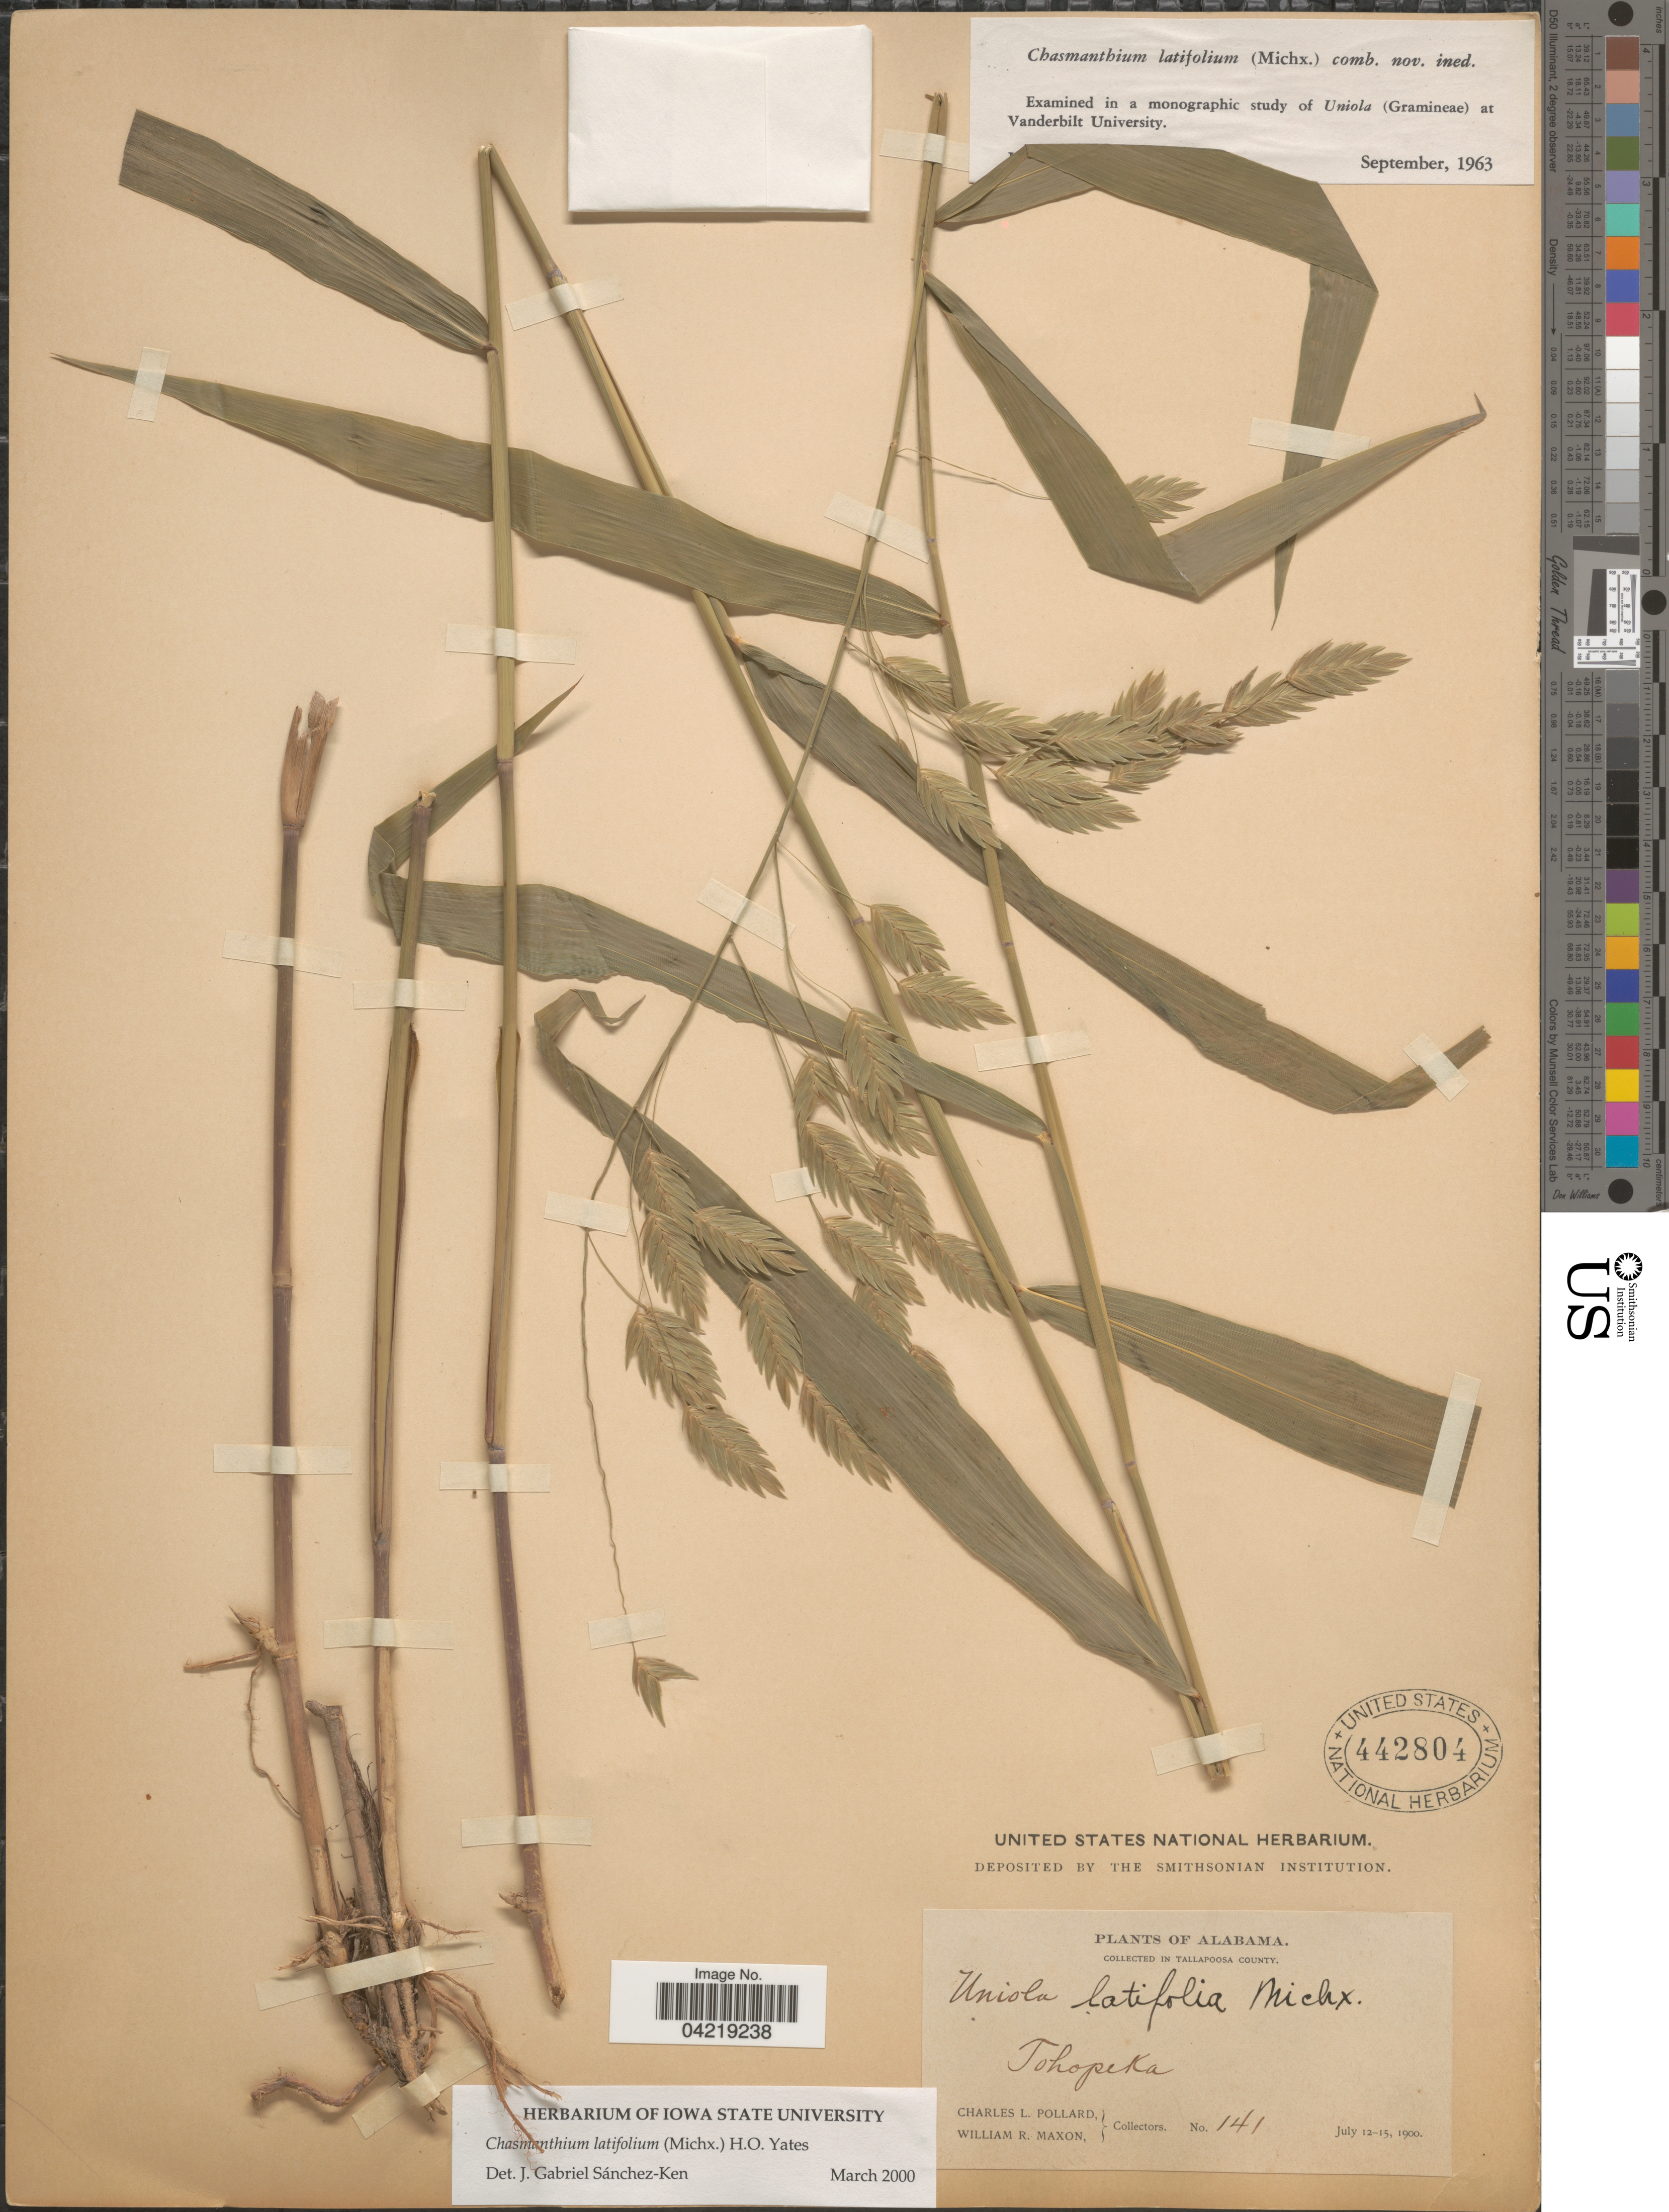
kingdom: Plantae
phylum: Tracheophyta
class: Liliopsida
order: Poales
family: Poaceae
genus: Chasmanthium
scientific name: Chasmanthium latifolium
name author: (Michx.) H.O. Yates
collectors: C. L. Pollard & W. R. Maxon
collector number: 141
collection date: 1900-07-12/1900-07-15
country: United States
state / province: Alabama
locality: In Tallapoosa County. Tohopeka.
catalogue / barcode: US 442804